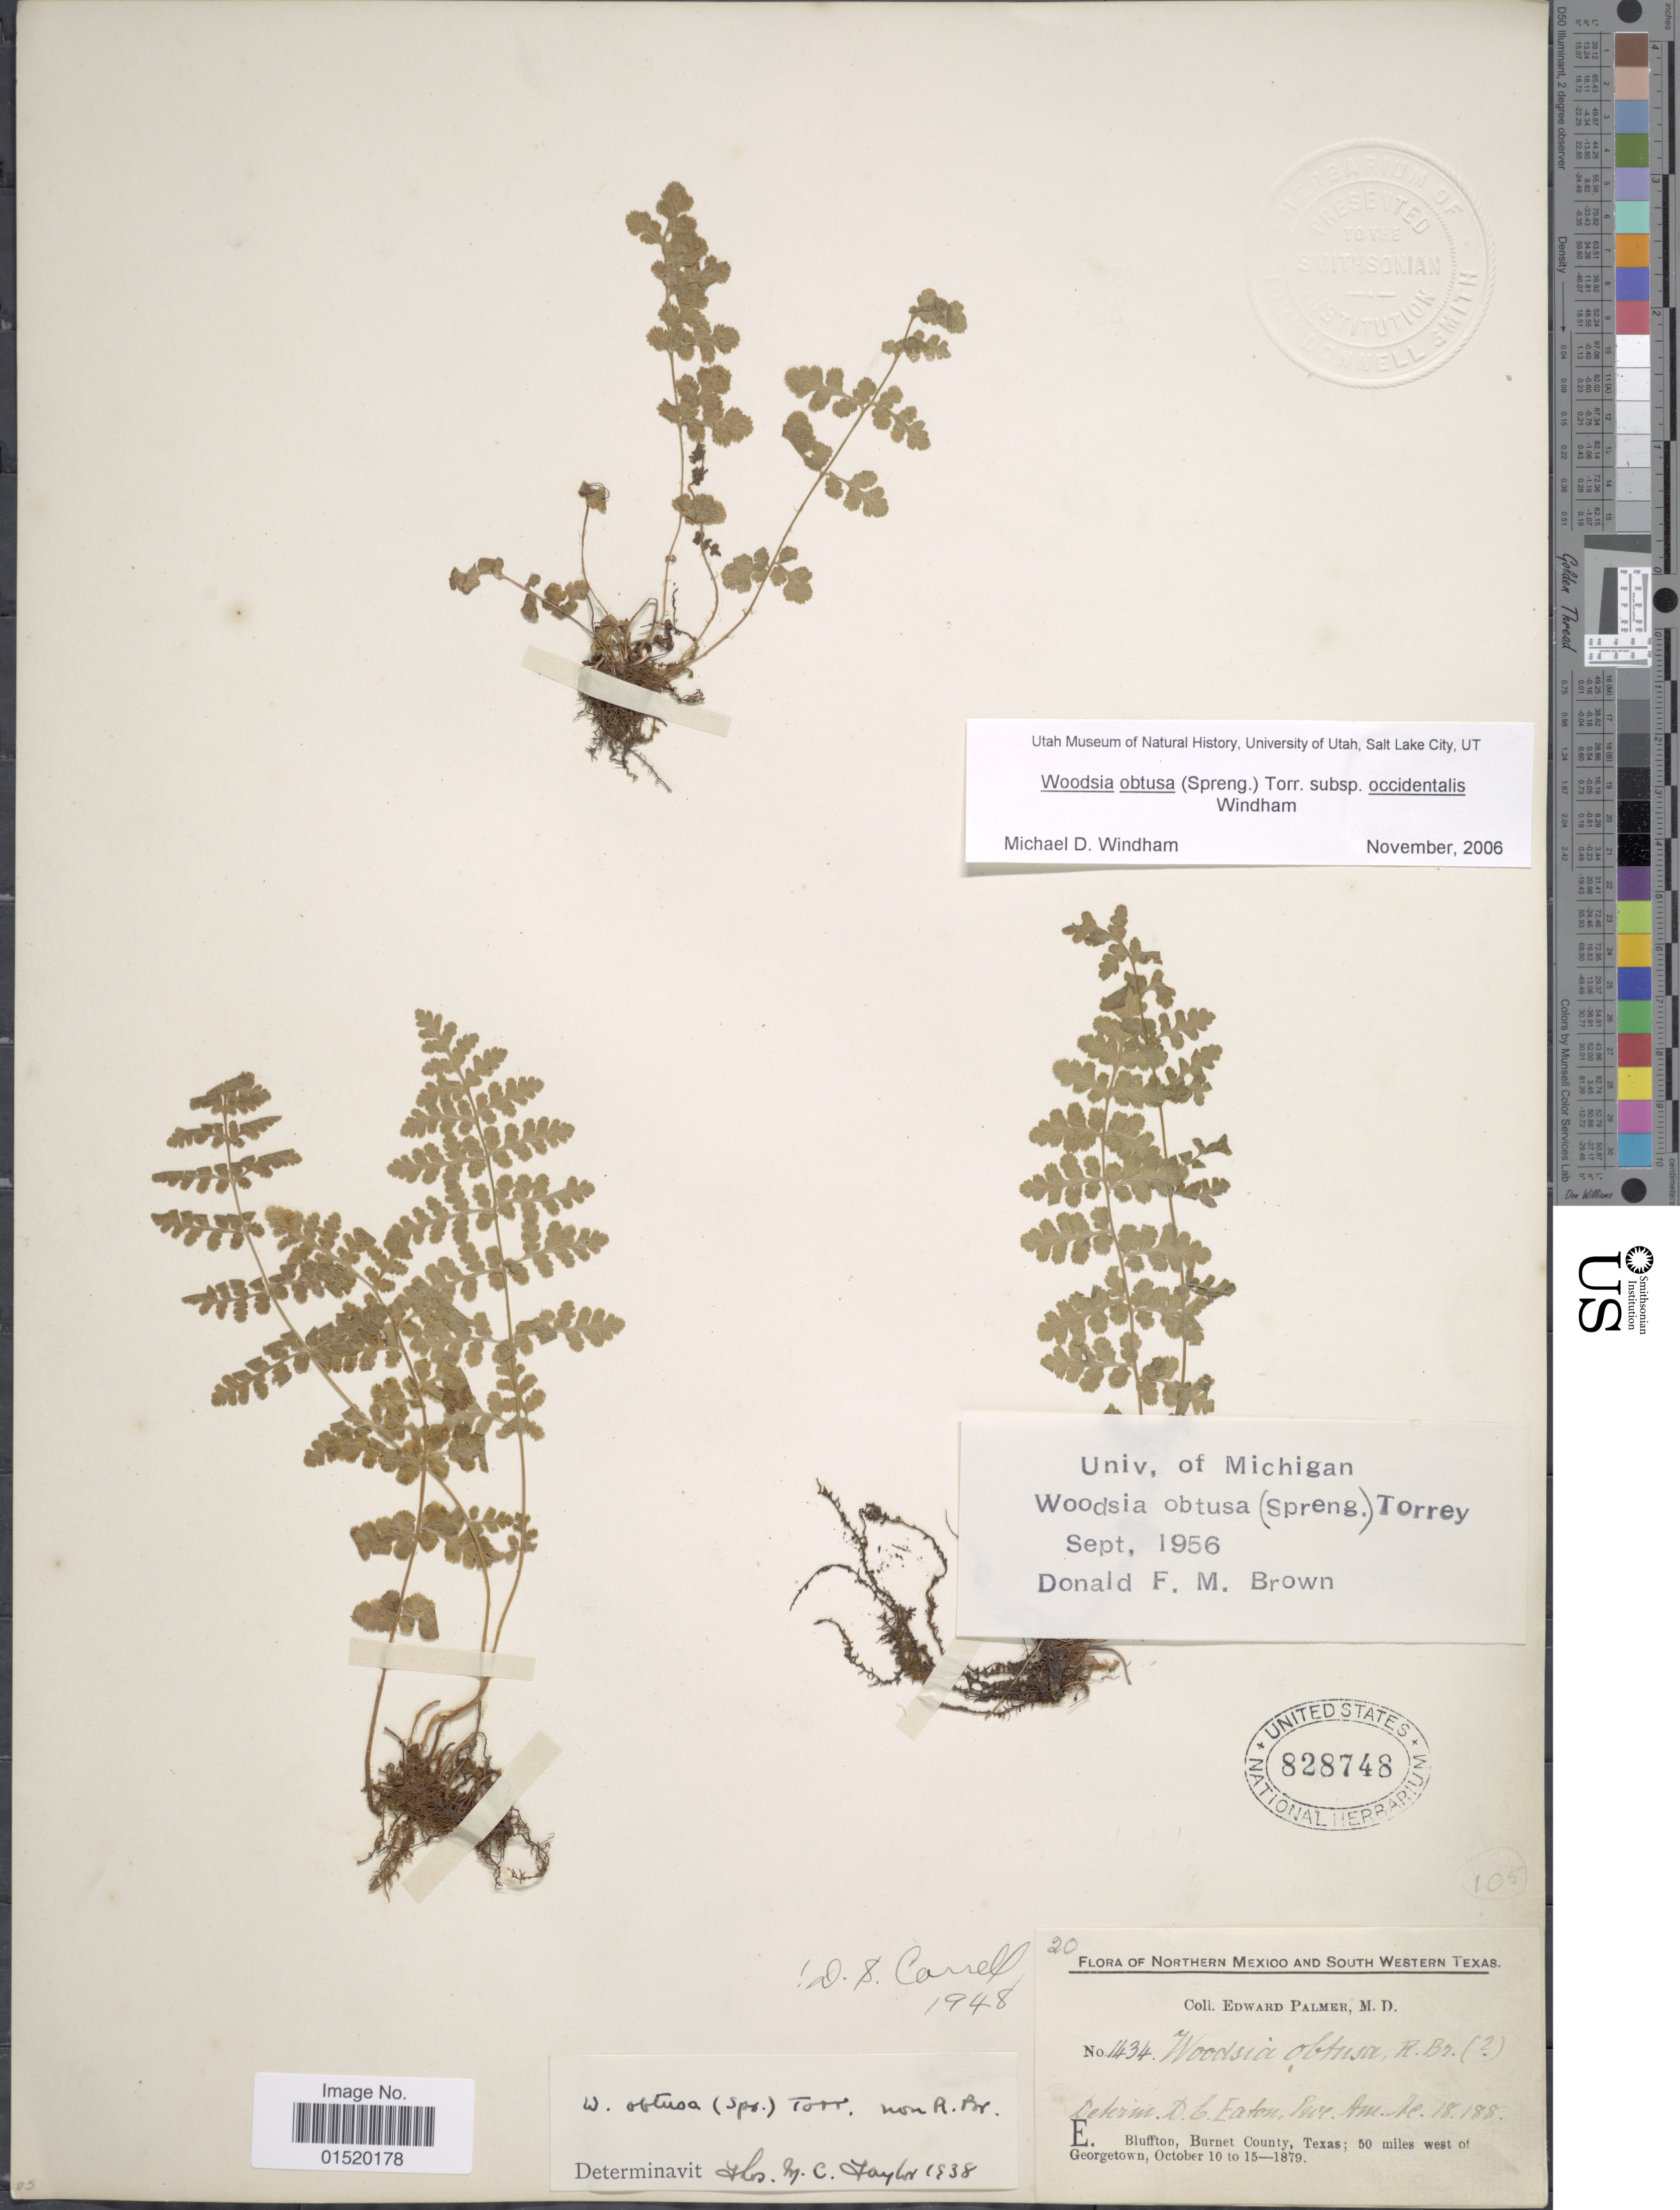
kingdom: Plantae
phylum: Tracheophyta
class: Polypodiopsida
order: Polypodiales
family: Woodsiaceae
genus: Woodsia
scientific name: Woodsia obtusa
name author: (Spreng.) Torr.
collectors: E. Palmer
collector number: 434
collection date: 1879-10-10/1879-10-15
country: United States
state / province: Texas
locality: E. Bluffton, Burnet County; 50 miles west of Georgetown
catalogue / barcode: US 828748